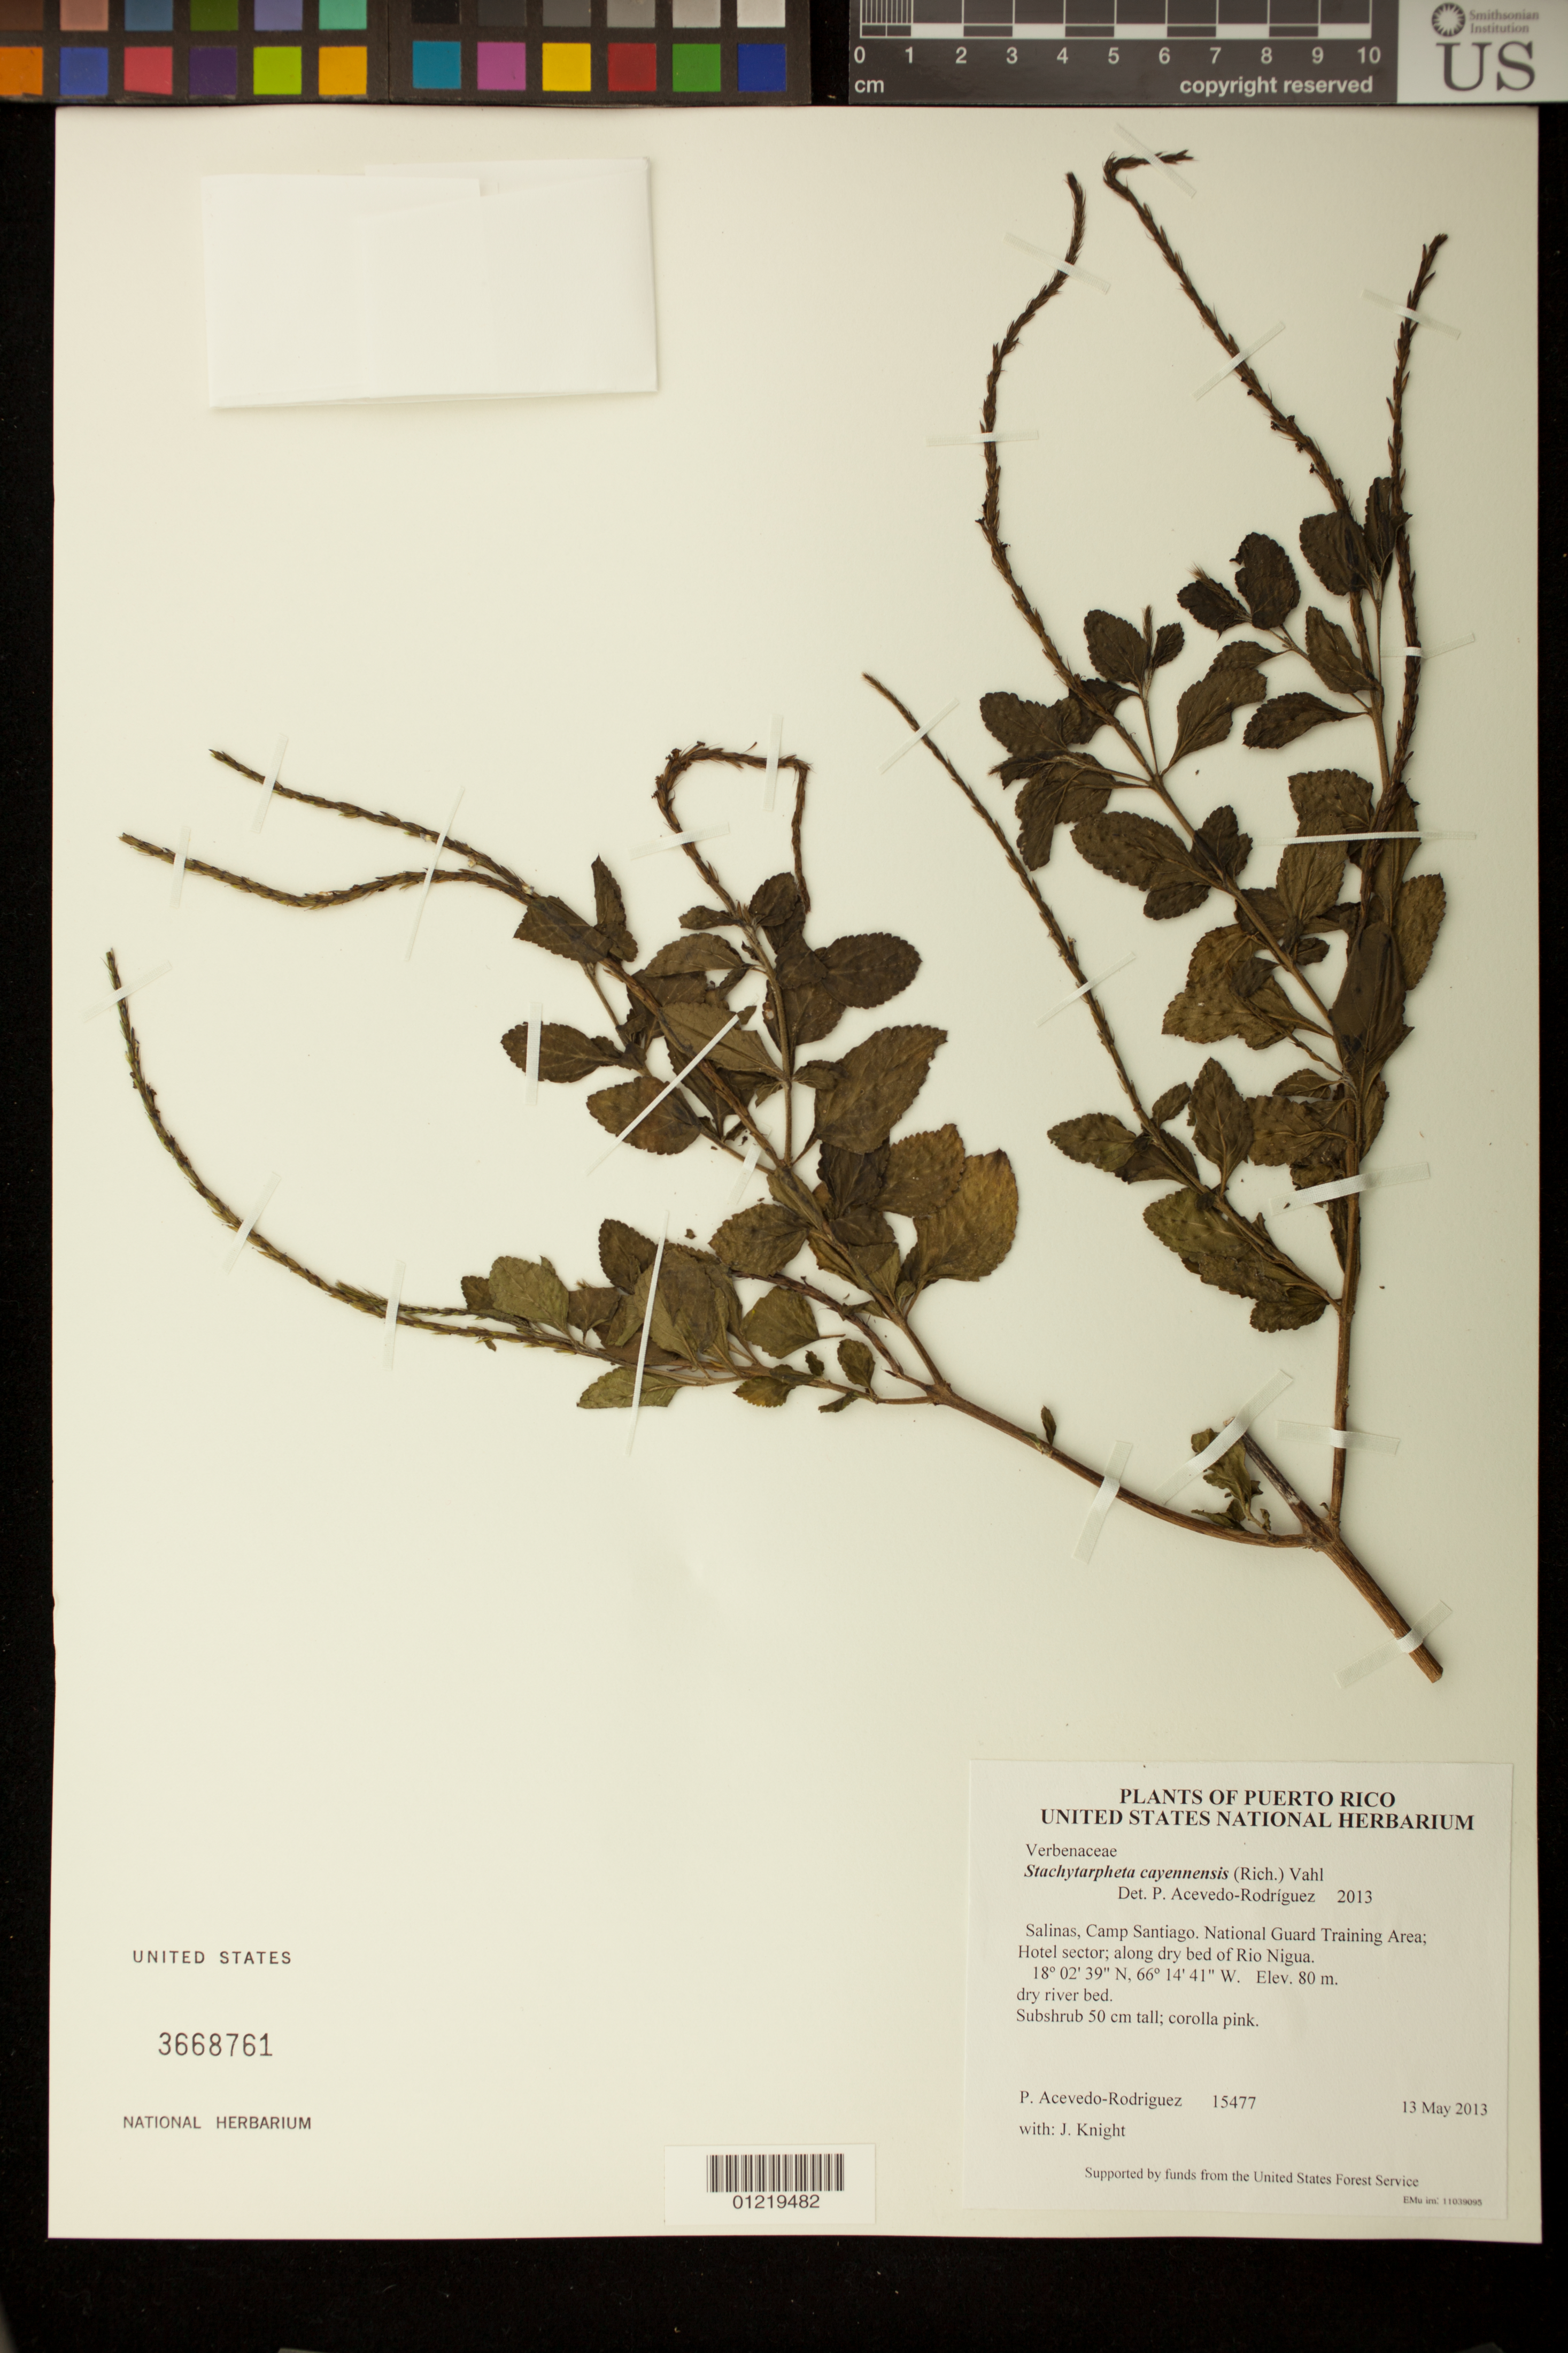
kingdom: Plantae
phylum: Tracheophyta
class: Magnoliopsida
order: Lamiales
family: Verbenaceae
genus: Stachytarpheta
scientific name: Stachytarpheta cayennensis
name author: (Rich.) Vahl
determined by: Acevedo-Rodríguez, P., (BOT), Smithsonian Institution - National Museum of Natural History (UNITED STATES)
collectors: P. Acevedo-Rodr. & J. Knight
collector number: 15477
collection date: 2013-05-13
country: Puerto Rico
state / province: Salinas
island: Puerto Rico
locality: Camp Santiago. National Guard Training Area; Hotel sector; along dry bed of Rio Nigua.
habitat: dry river bed.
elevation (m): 80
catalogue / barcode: US 3668761